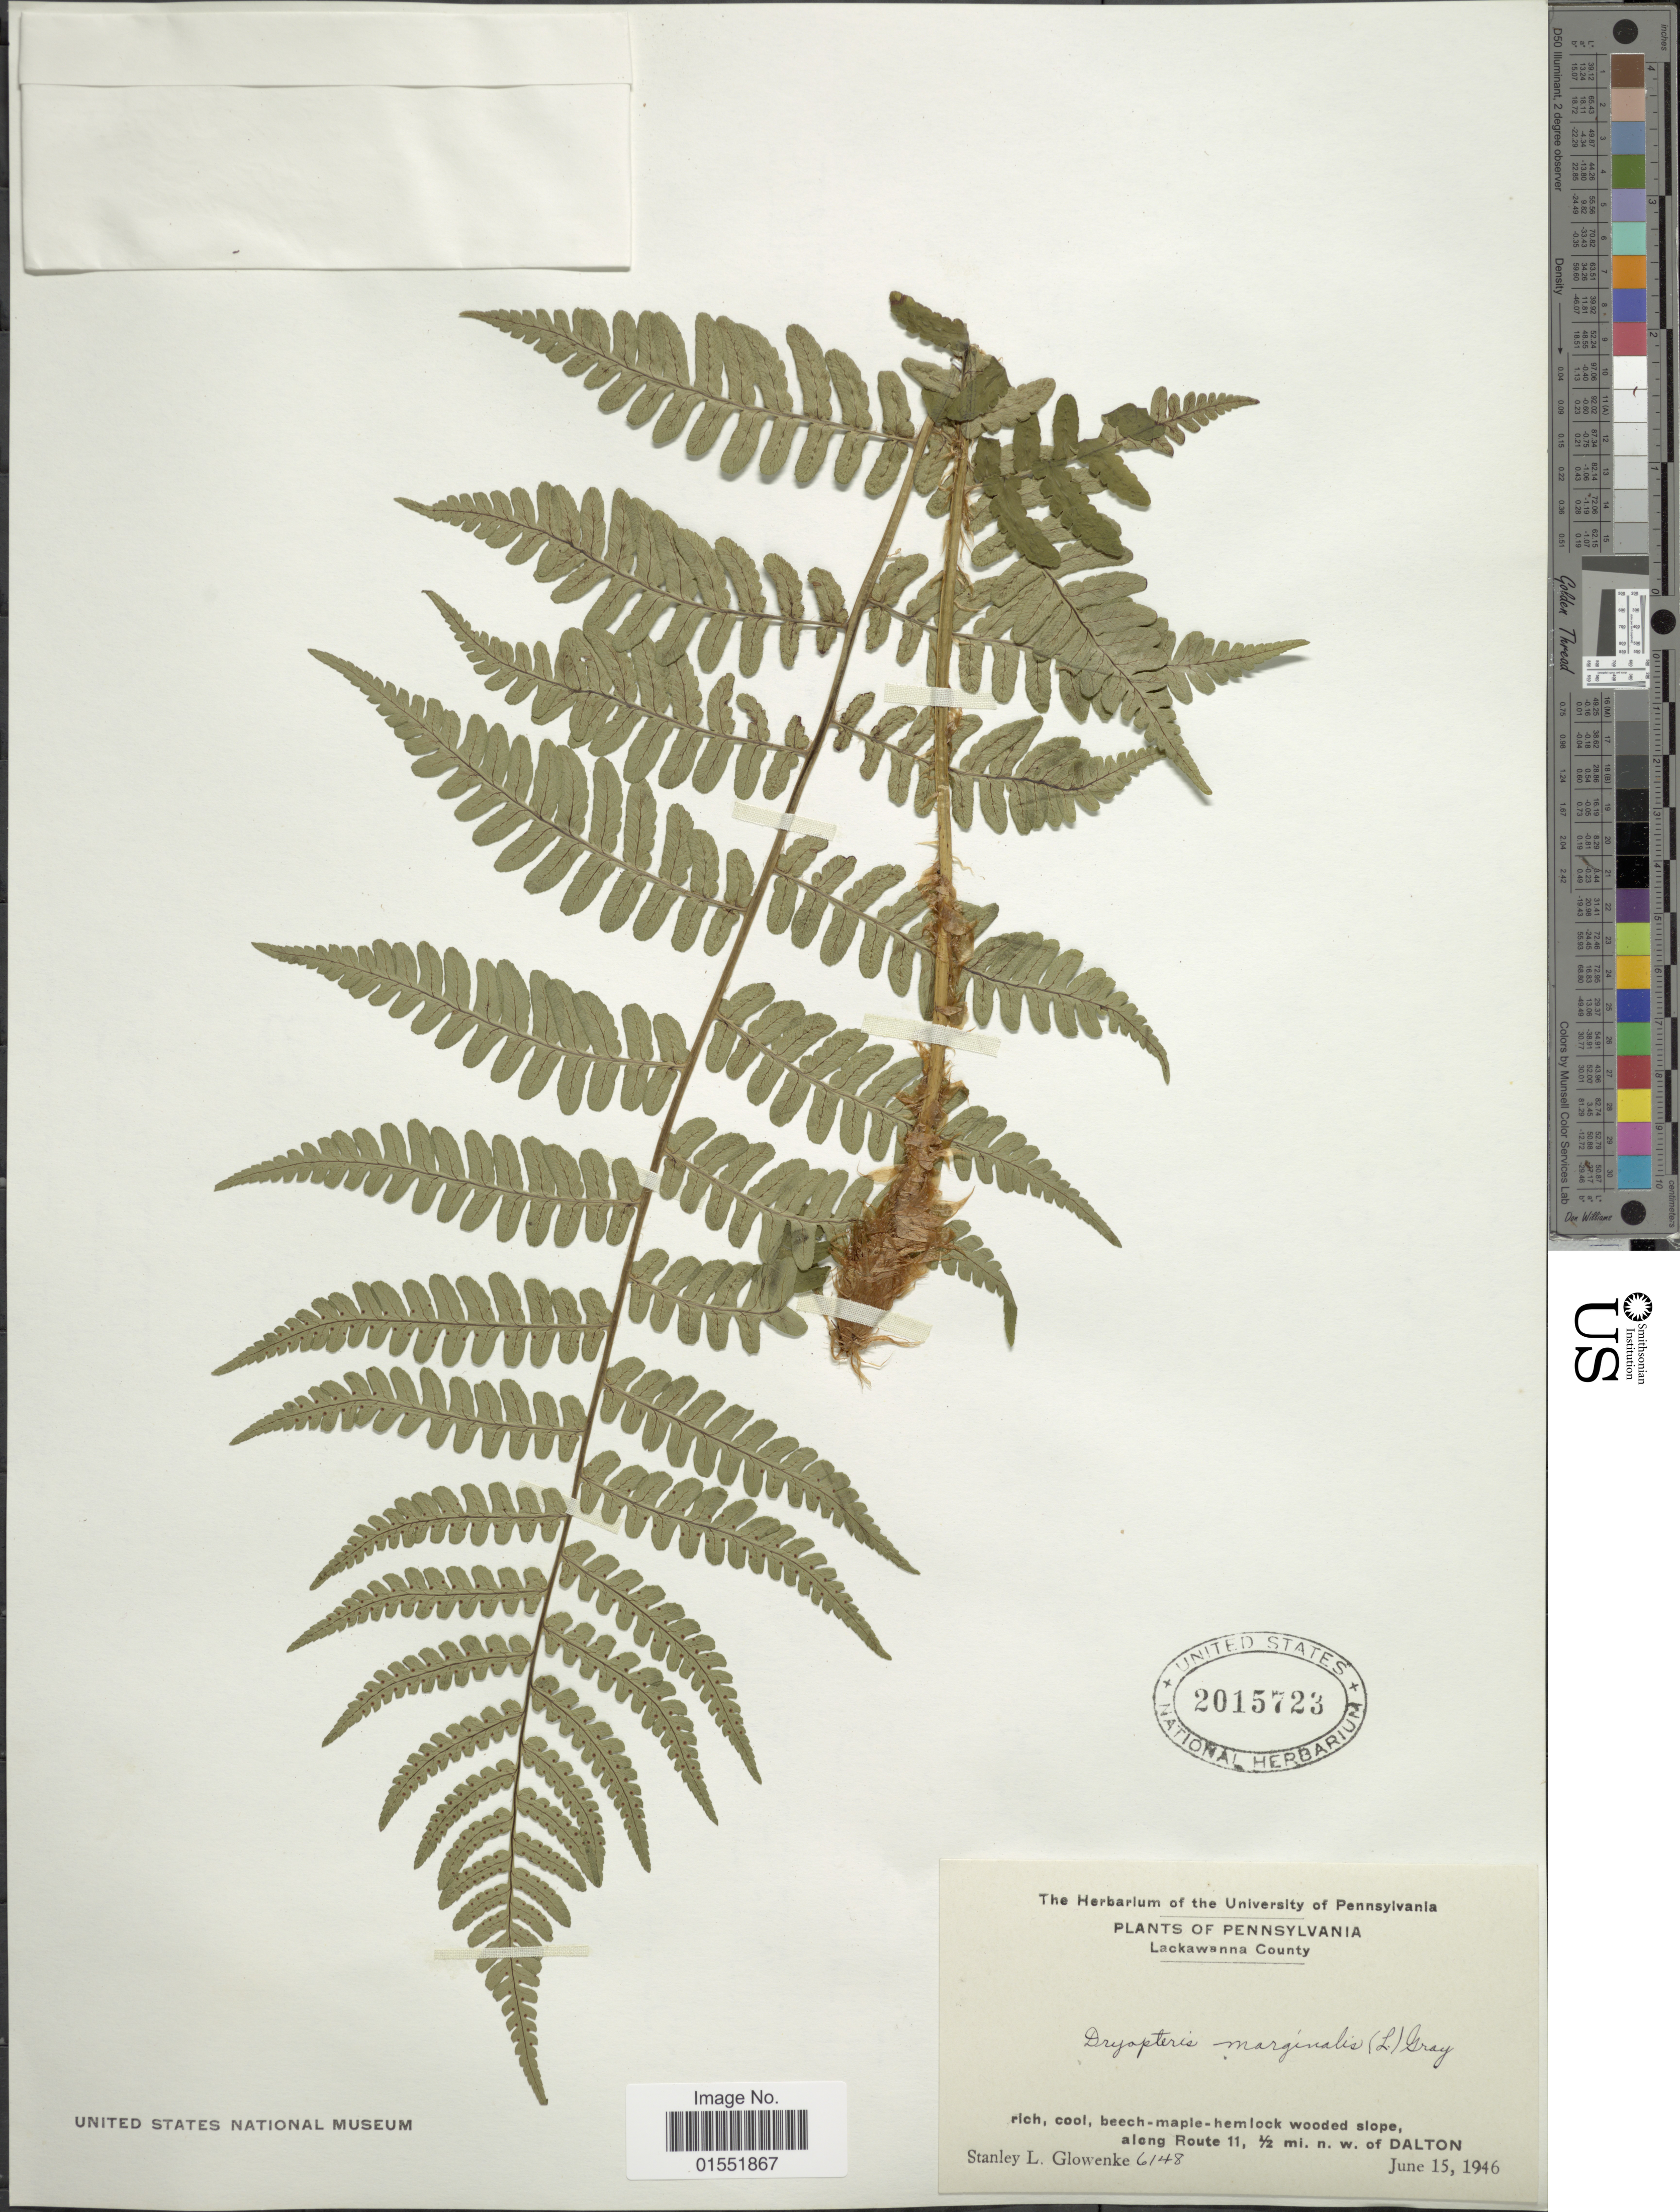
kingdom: Plantae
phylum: Tracheophyta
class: Polypodiopsida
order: Polypodiales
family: Dryopteridaceae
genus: Dryopteris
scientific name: Dryopteris marginalis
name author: (L.) A. Gray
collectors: S. Glowenke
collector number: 6148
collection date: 1946-06-15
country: United States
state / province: Pennsylvania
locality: Lackawanna County. Rich, cool, beech-maple-hemlock wooded slope, along Route 11, ½ mi. n. w. of Dalton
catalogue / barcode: US 2015723